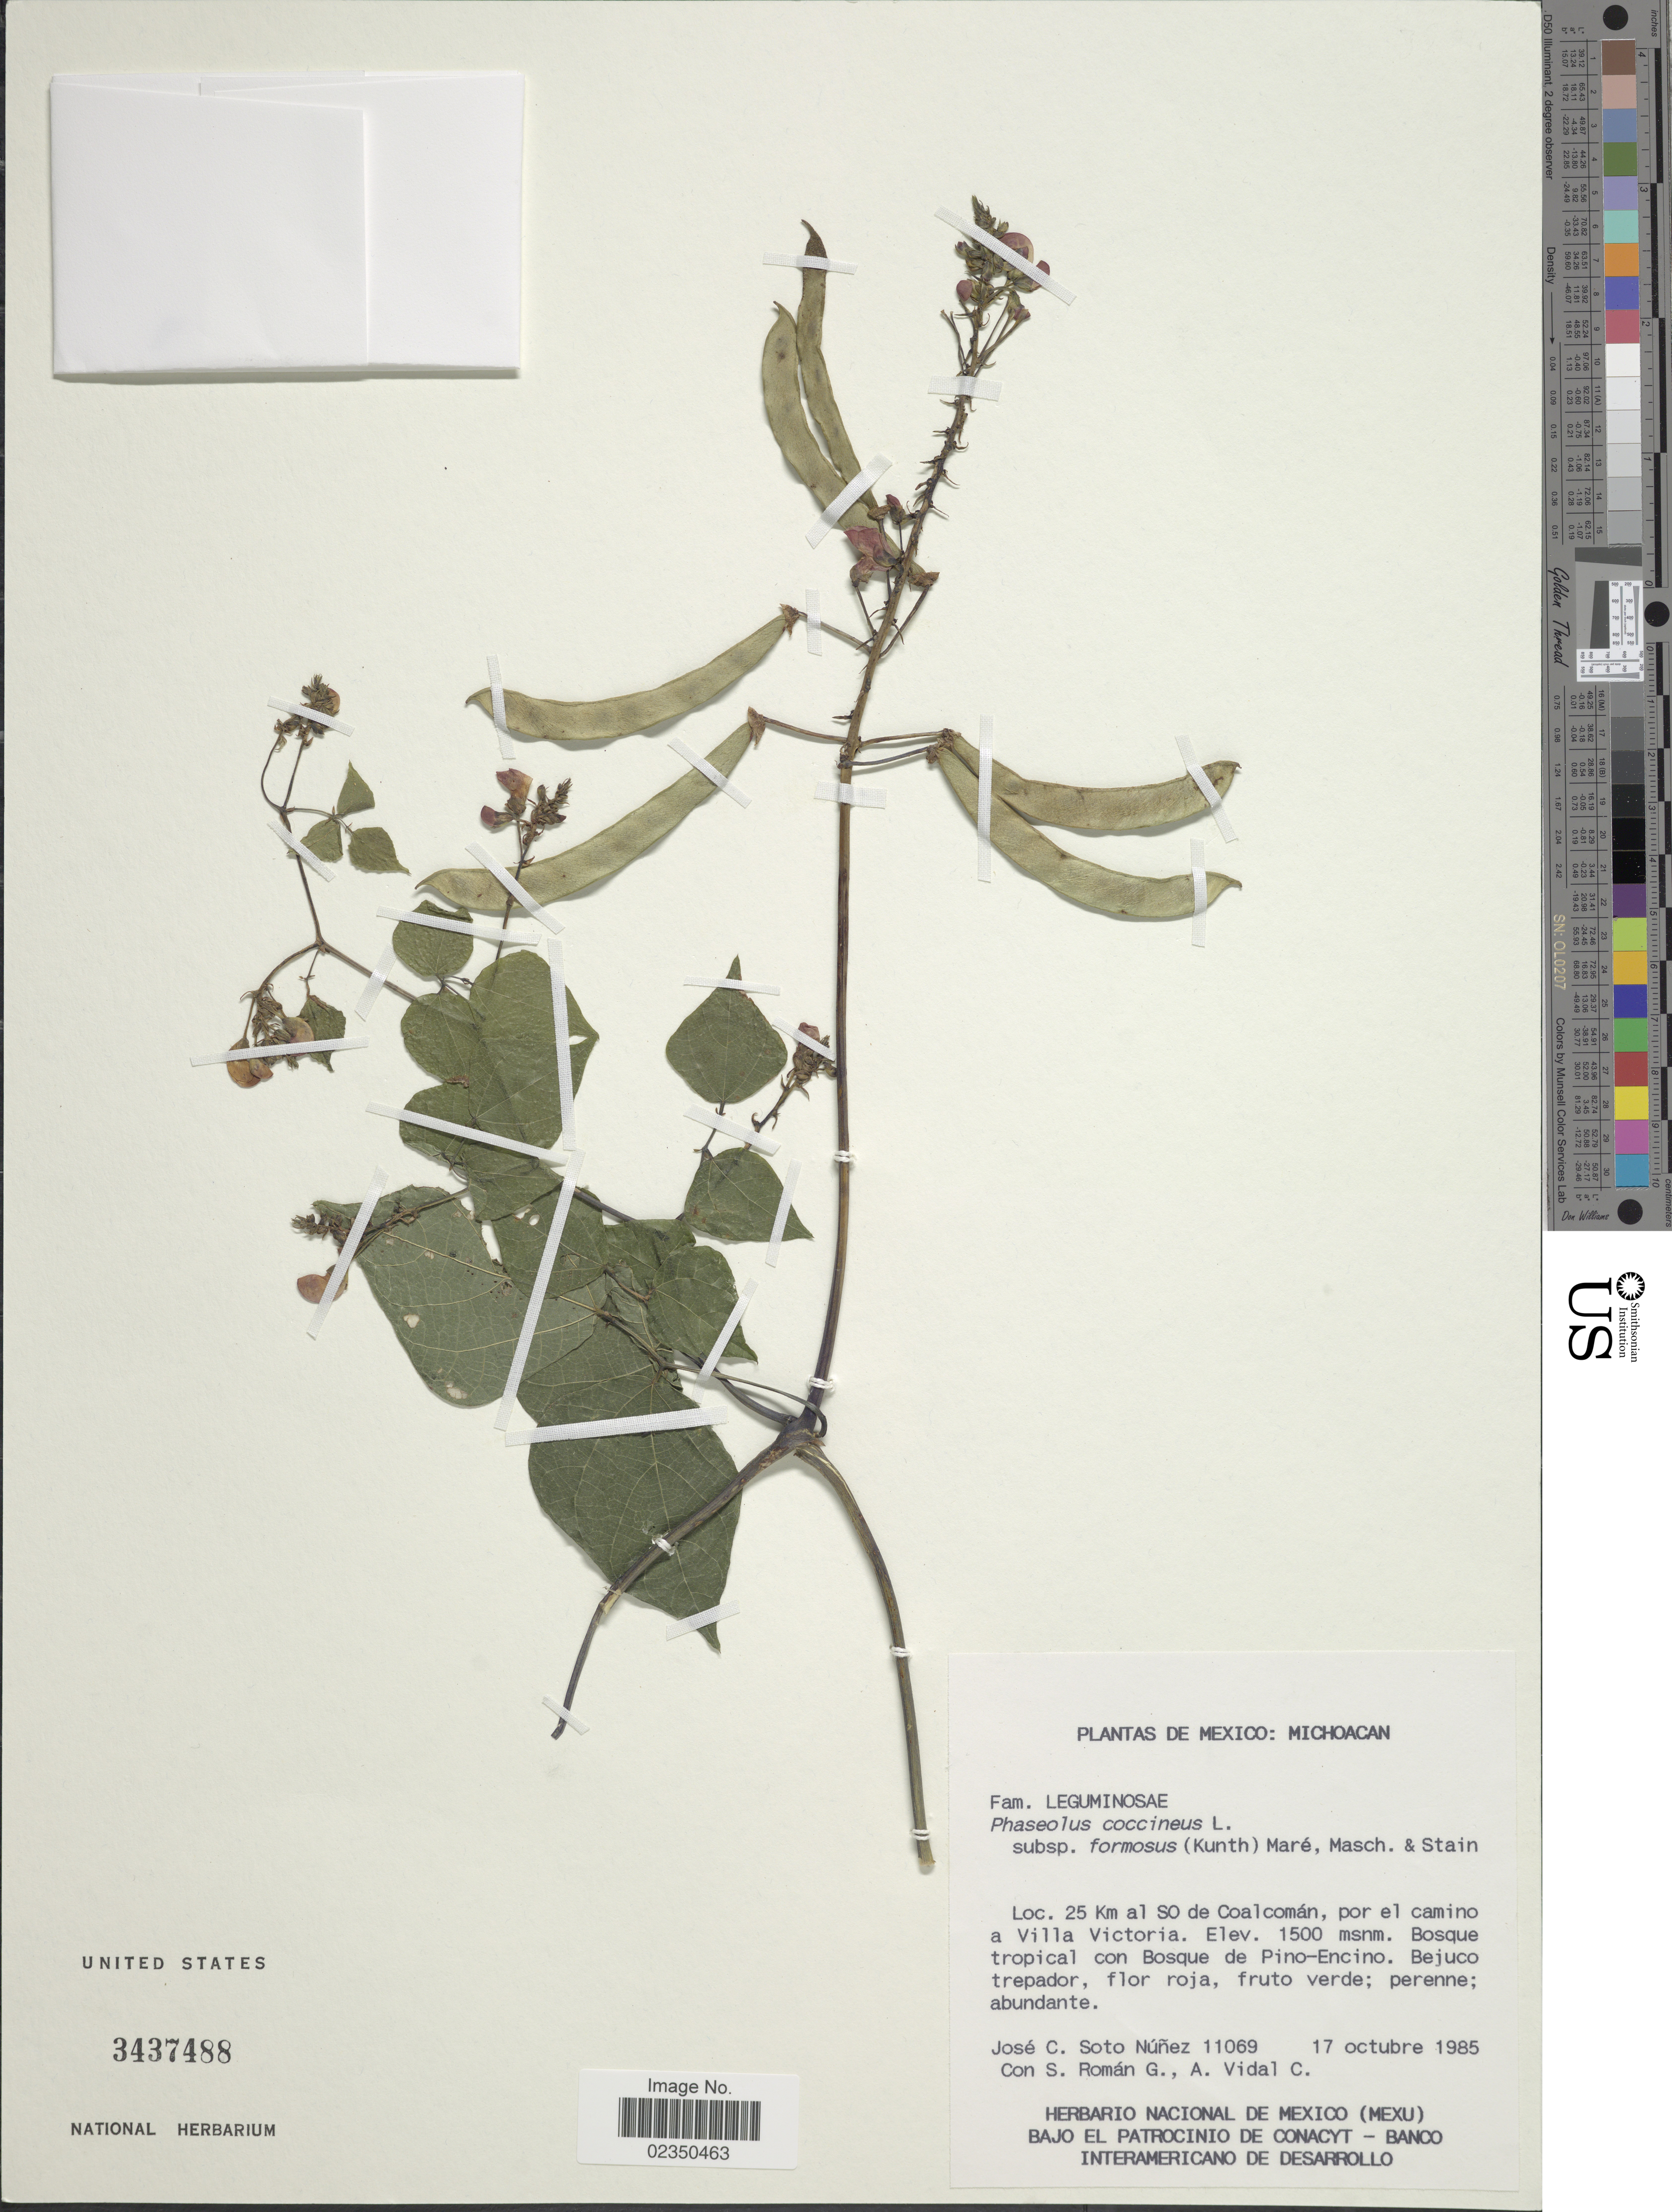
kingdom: Plantae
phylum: Tracheophyta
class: Magnoliopsida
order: Fabales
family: Fabaceae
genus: Phaseolus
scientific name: Phaseolus coccineus var. coccineus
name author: L.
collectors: J. Soto, S. Román G. & A. Vidal C.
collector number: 11069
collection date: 1985-10-17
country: Mexico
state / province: Michoacán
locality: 25 Km al SO de Coalcoman, por el camino a Villa Victoria.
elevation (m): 1500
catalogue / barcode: US 3437488